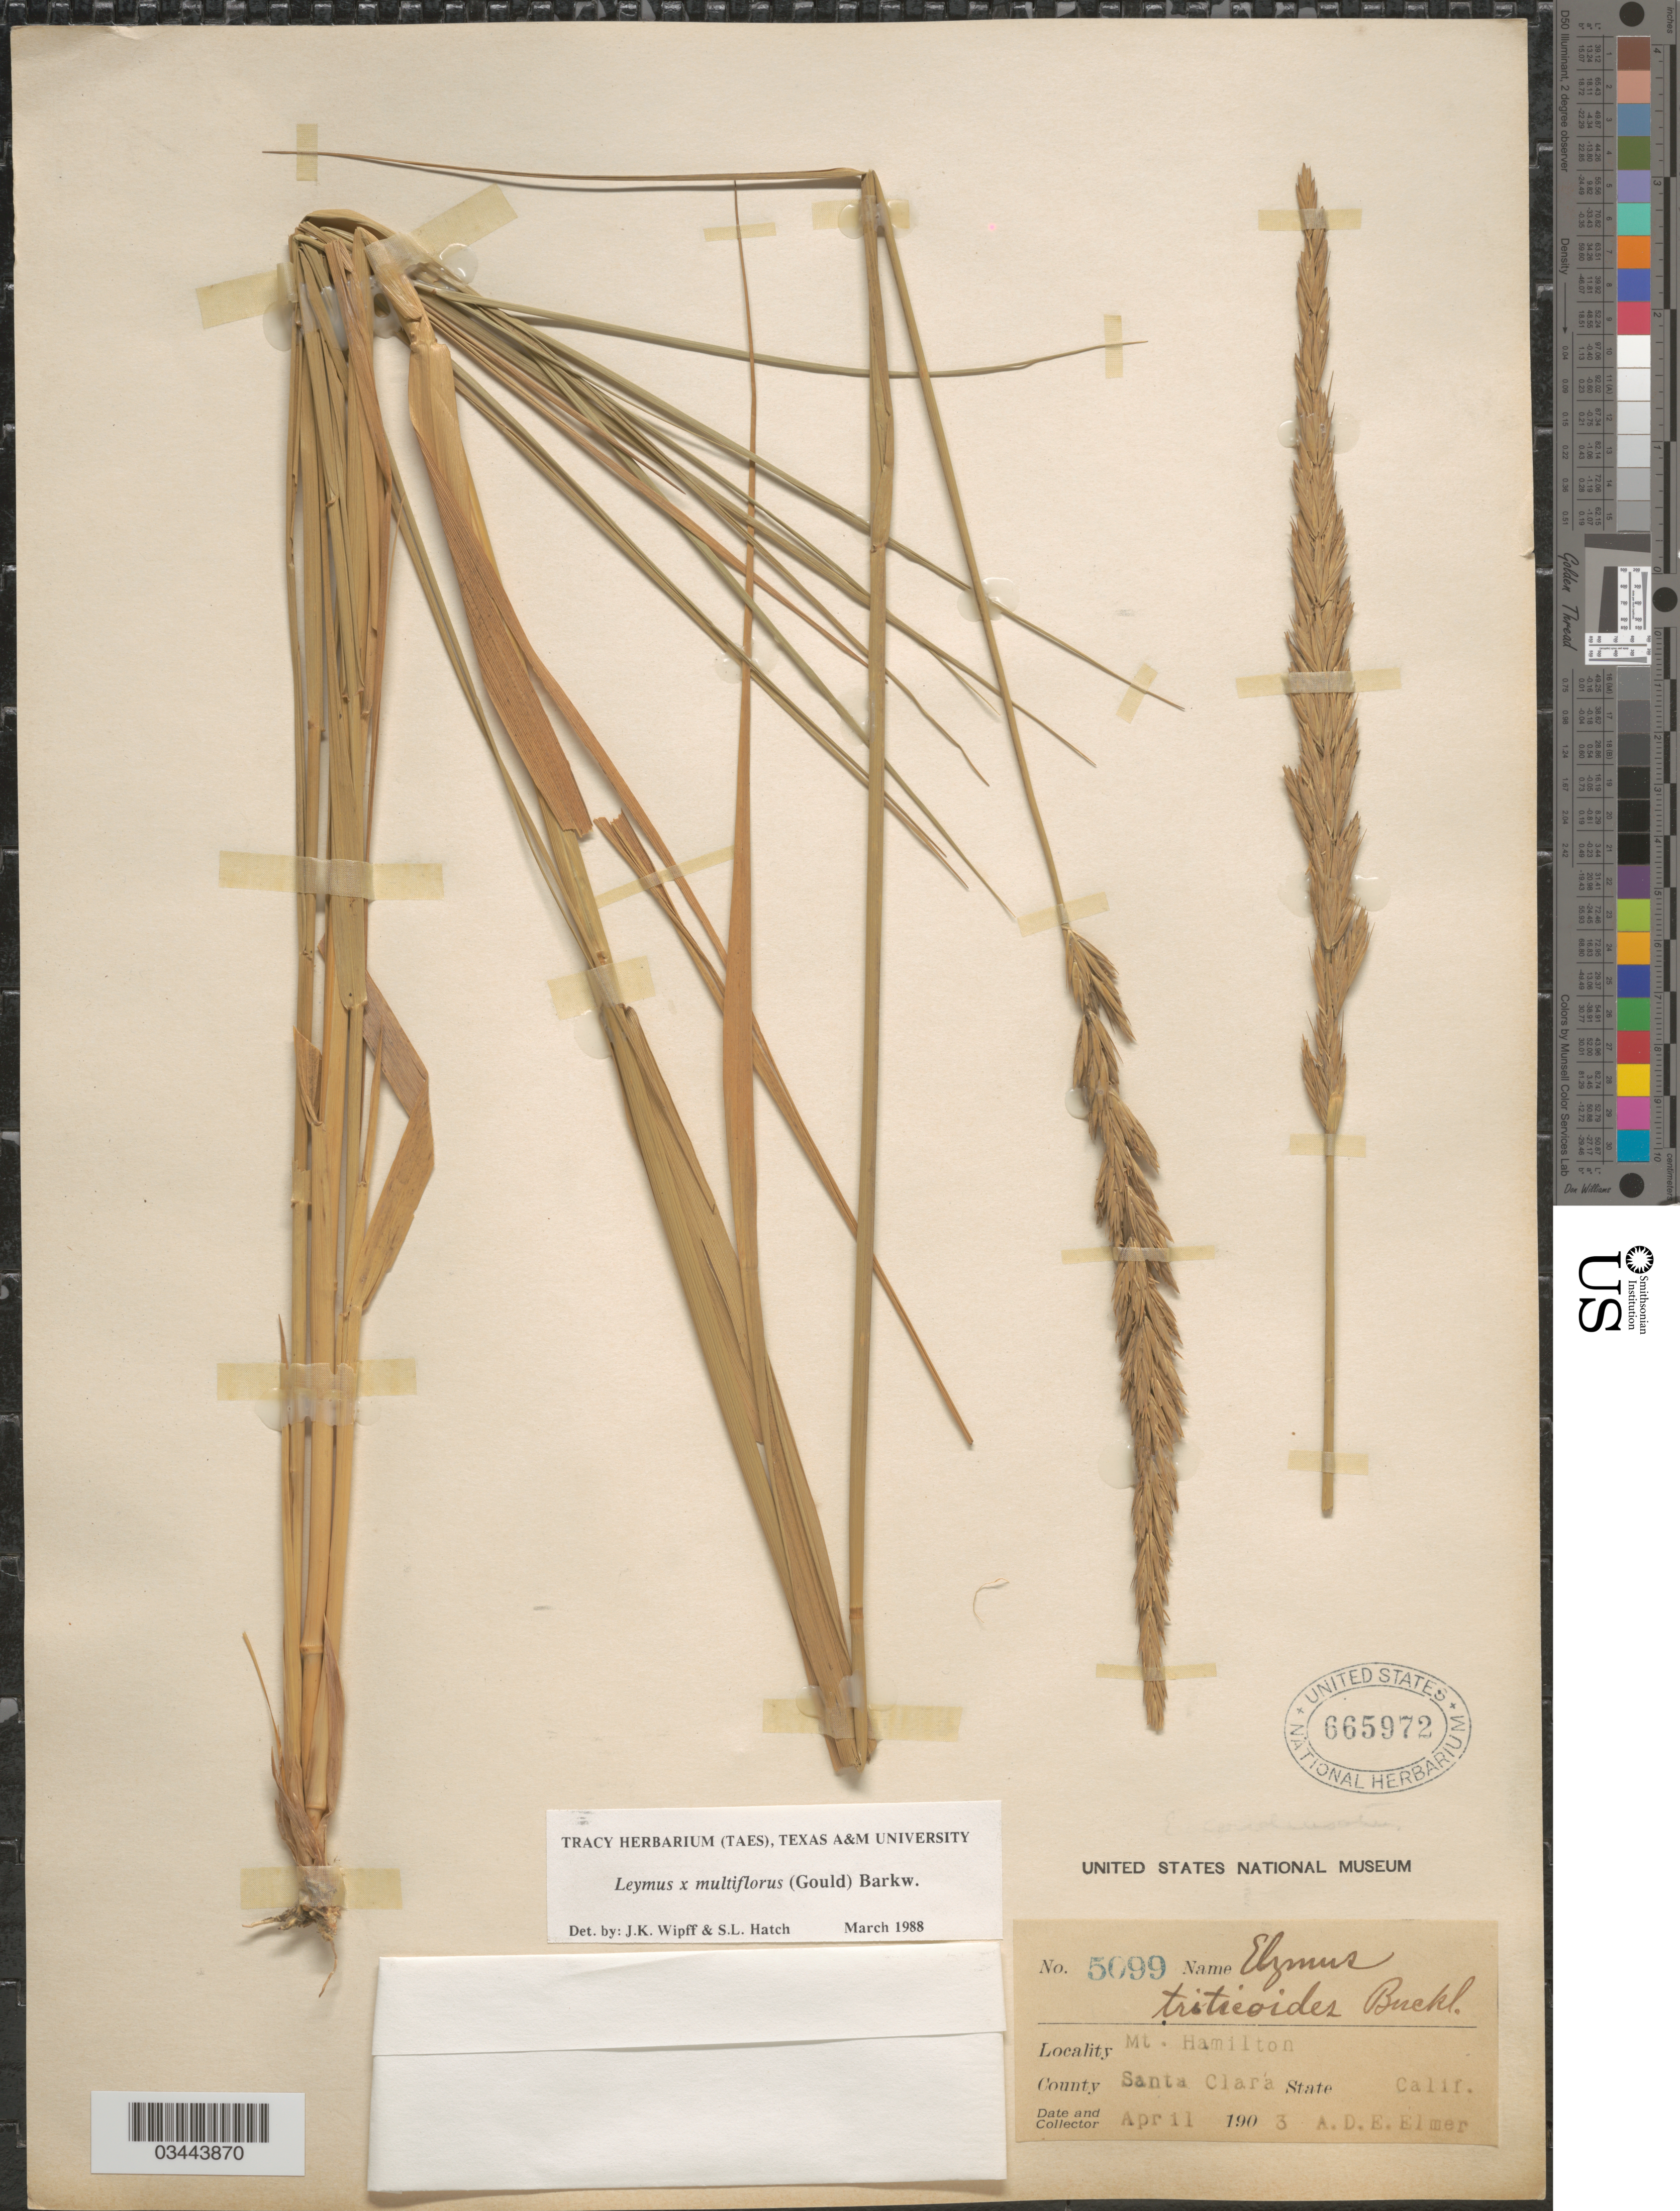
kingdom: Plantae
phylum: Tracheophyta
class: Liliopsida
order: Poales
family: Poaceae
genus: Leymus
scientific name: Leymus x multiflorus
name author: (Gould) Barkworth & R.J. Atkins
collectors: A. D. E. Elmer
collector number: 5099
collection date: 1903-04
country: United States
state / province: California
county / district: Santa Clara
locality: Mt. Hamilton. County Santa Clara.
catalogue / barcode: US 665972